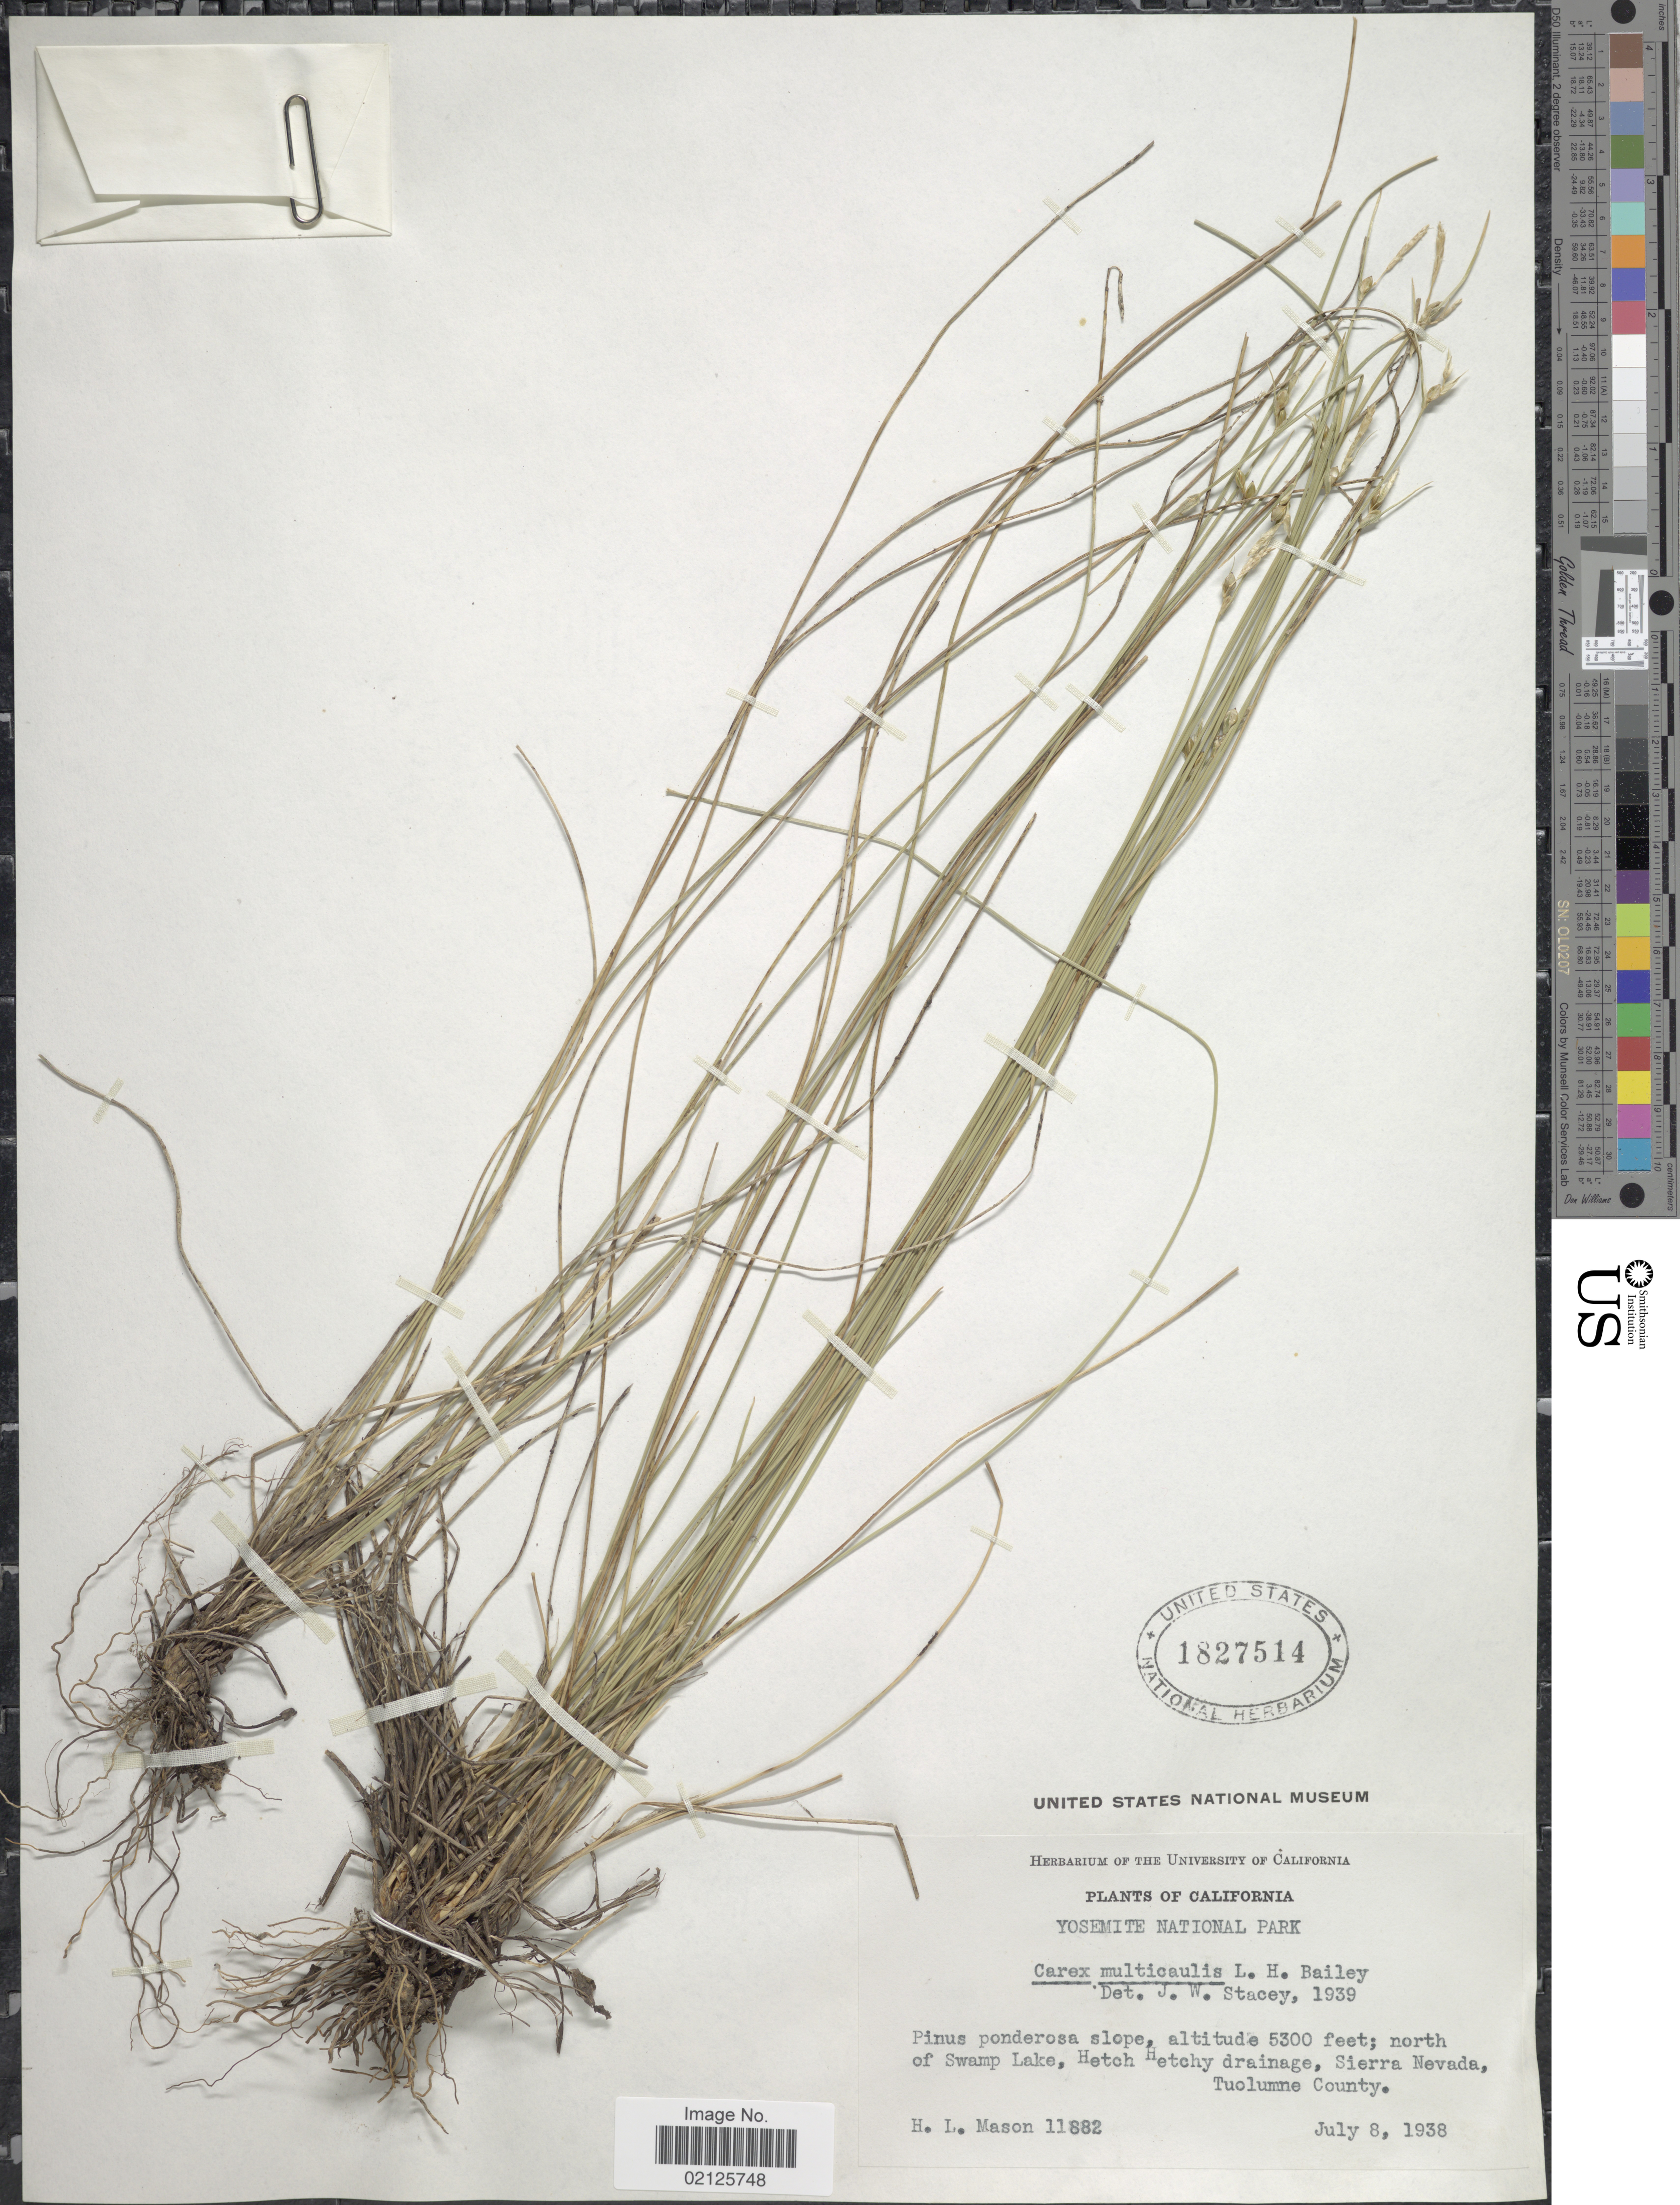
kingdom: Plantae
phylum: Tracheophyta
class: Liliopsida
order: Poales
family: Cyperaceae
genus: Carex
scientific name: Carex multicaulis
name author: L.H. Bailey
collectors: H. L. Mason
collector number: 11882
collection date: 1938-07-08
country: United States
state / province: California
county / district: Tuolumne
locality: Yosemite National Park; Pinus ponderosa slope, north of Swamp Lake, Hetch Hetchy drainage, Sierra Nevada, Tuolumne County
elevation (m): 1615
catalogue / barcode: US 1827514